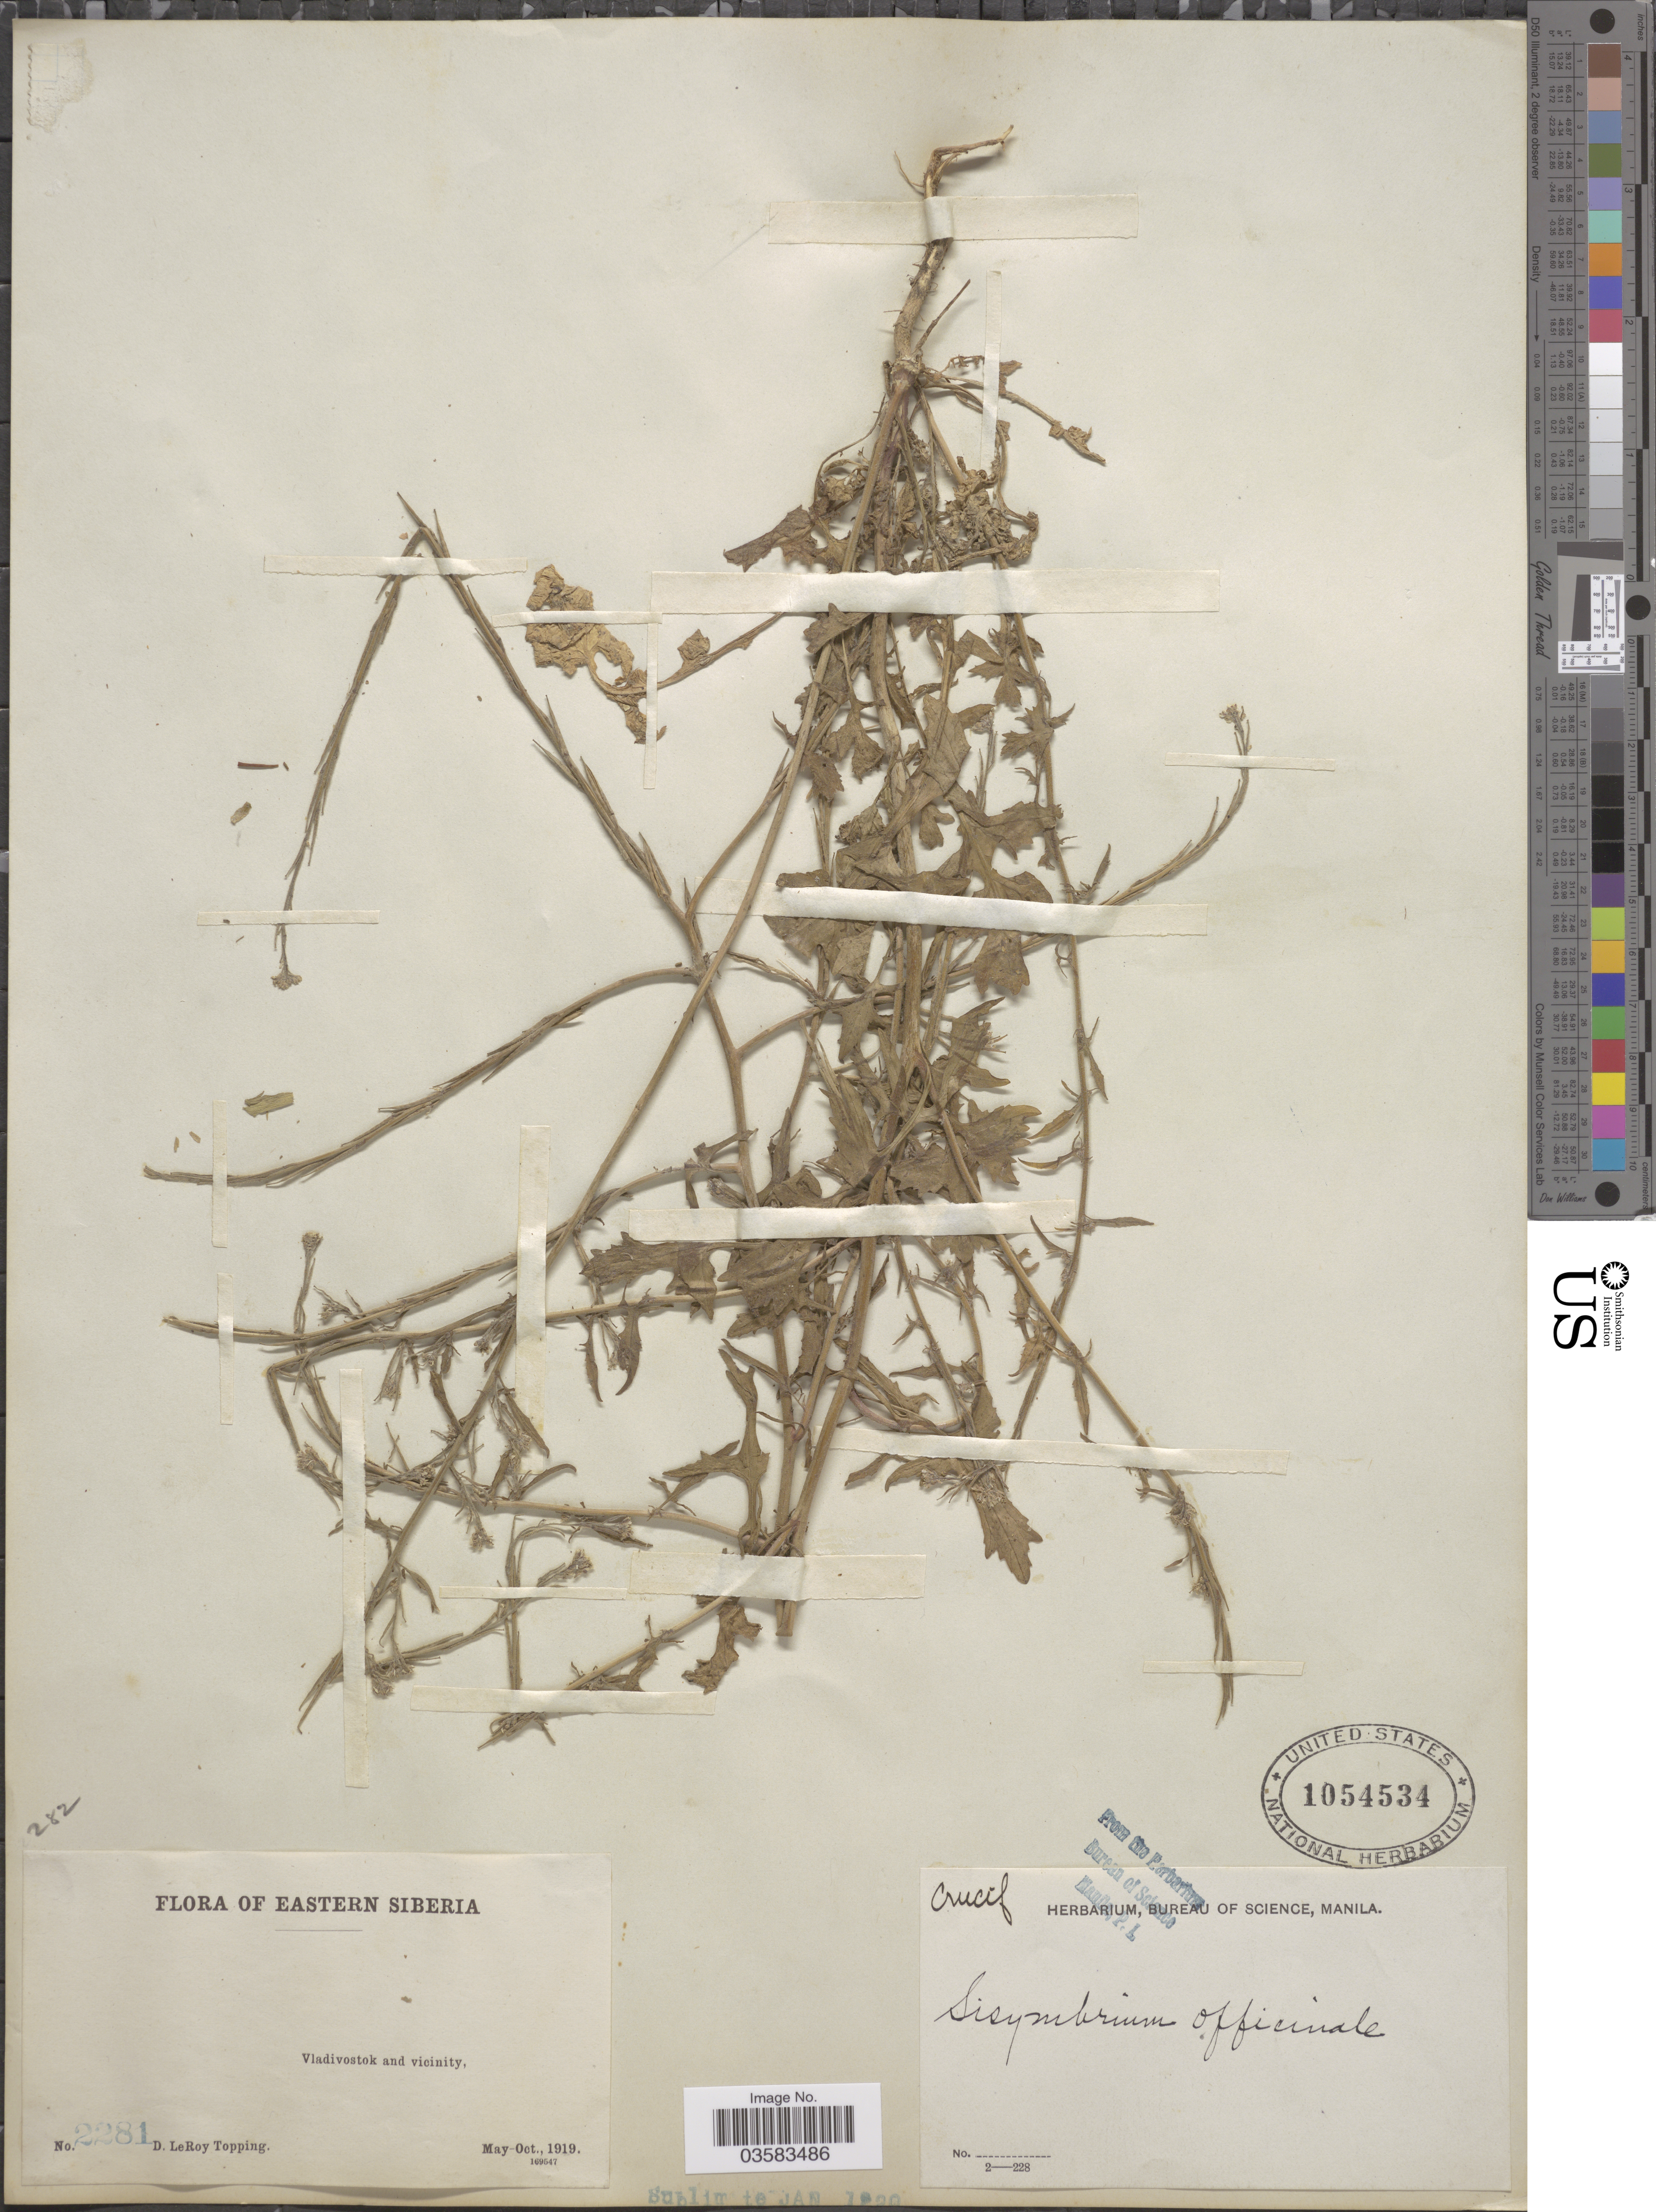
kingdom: Plantae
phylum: Tracheophyta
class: Magnoliopsida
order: Brassicales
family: Brassicaceae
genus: Sisymbrium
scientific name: Sisymbrium officinale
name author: (L.) Scop.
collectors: D. L. Topping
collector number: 2281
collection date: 1919-05/1919-10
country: Russian Federation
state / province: Primorsky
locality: Eastern Siberia. Vladivostok and vicinity.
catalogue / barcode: US 1054534